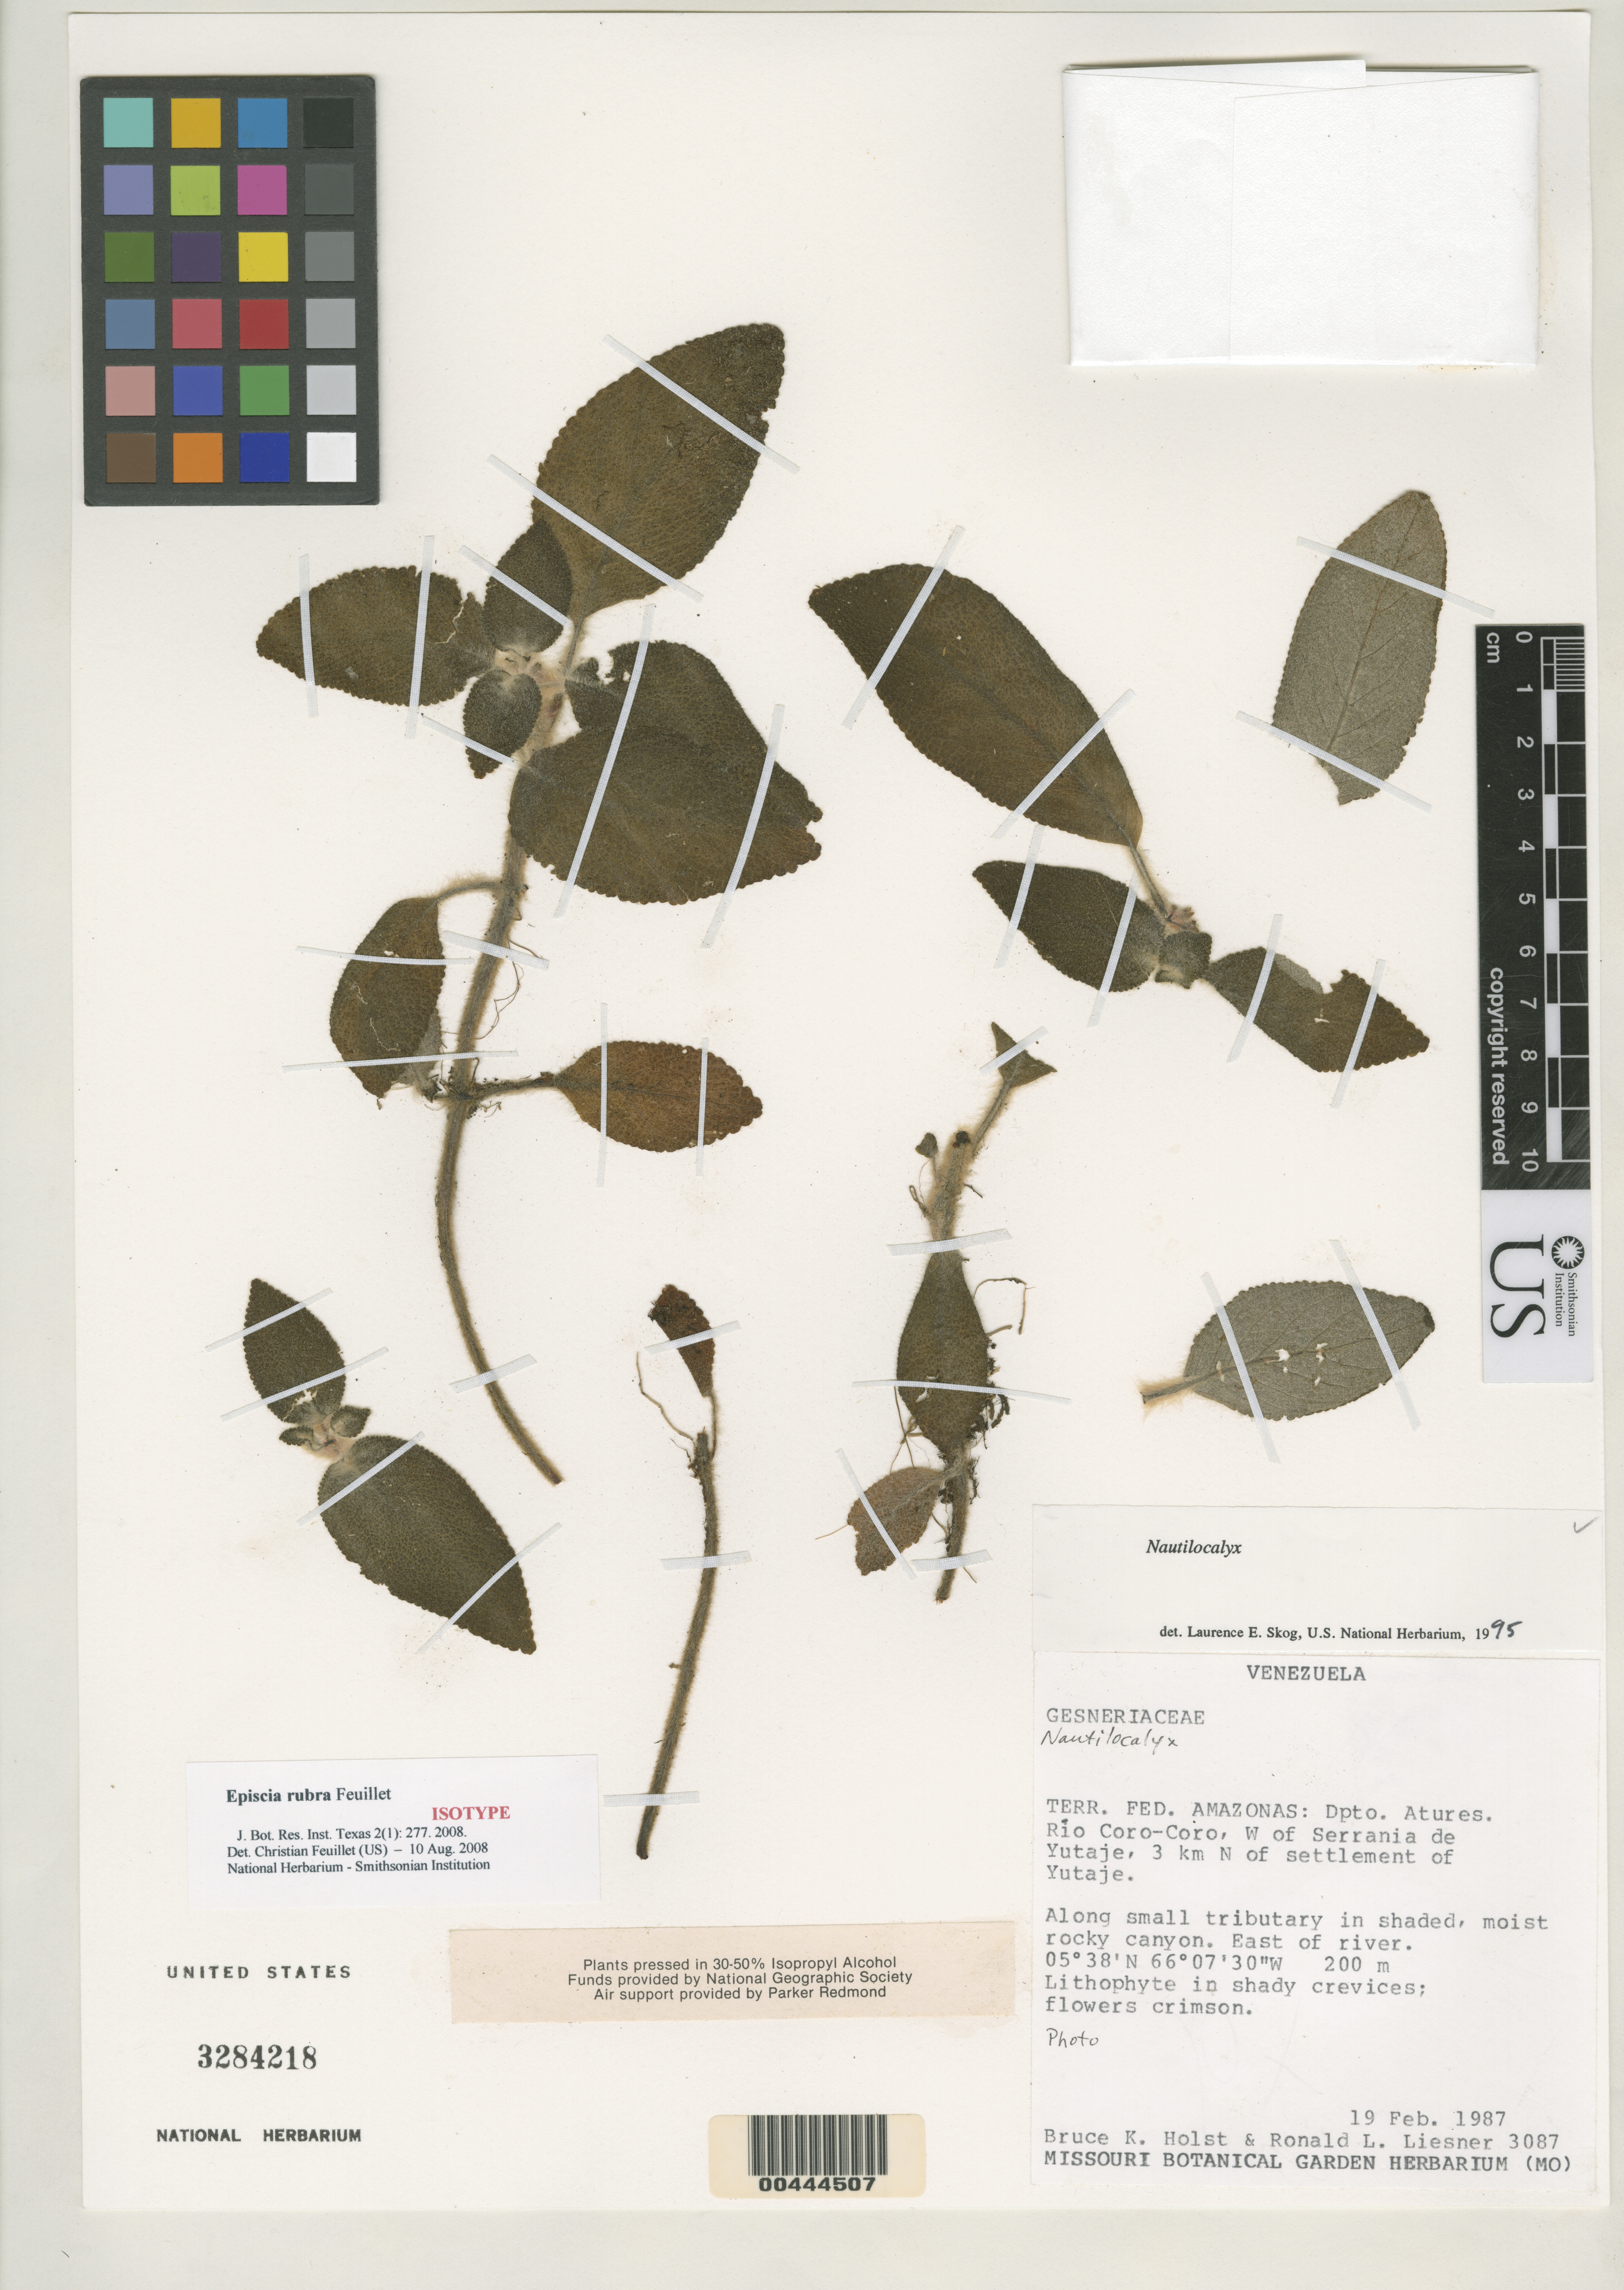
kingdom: Plantae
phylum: Tracheophyta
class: Magnoliopsida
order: Lamiales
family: Gesneriaceae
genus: Episcia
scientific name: Episcia rubra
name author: Feuillet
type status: Isotype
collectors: C. N. Forbes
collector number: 818.H.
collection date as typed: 12 Jun 1915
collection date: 1915-06-12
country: United States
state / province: Hawaii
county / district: Hawaii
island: Hawaii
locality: Lava flow of 1899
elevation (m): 1829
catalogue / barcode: US 2185948